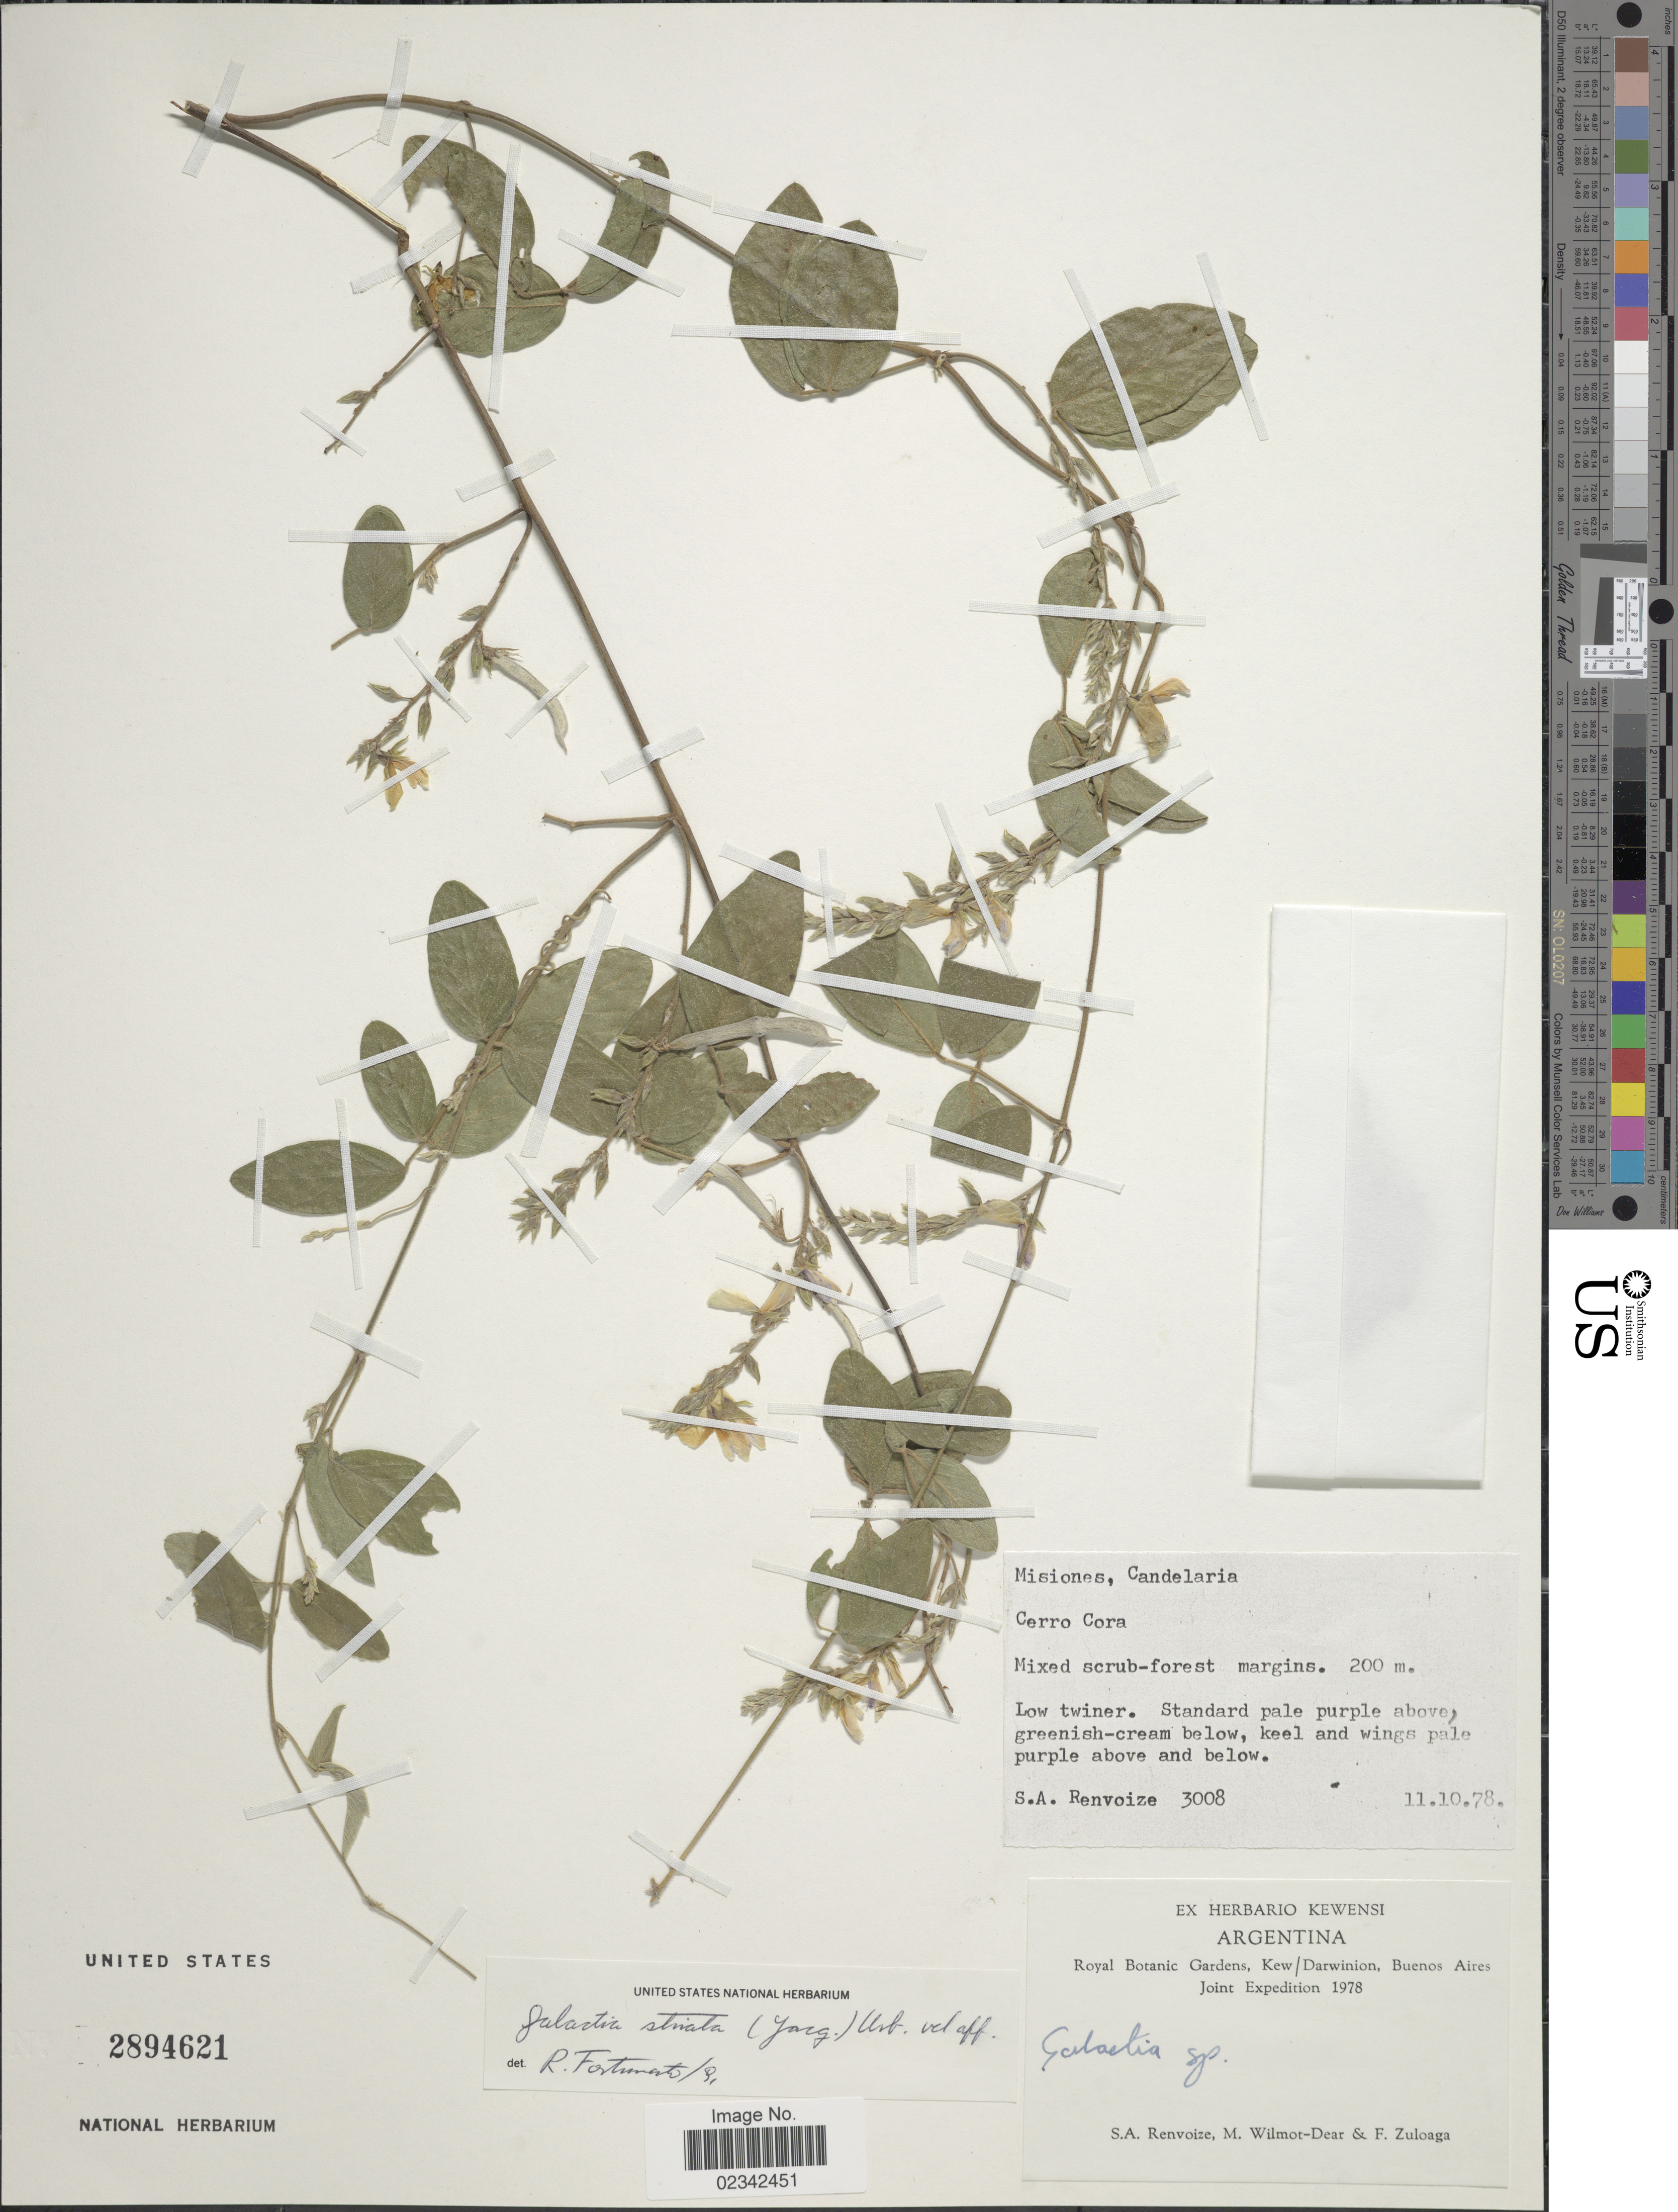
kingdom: Plantae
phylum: Tracheophyta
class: Magnoliopsida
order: Fabales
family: Fabaceae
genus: Galactia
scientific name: Galactia striata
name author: (Jacq.) Urb.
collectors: S. A. Renvoize, M. Wilmot-Dear & F. Zuloaga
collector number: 3008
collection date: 1978-10-11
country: Argentina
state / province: Misiones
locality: Candelaria, Cerro Cora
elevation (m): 200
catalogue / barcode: US 2894621